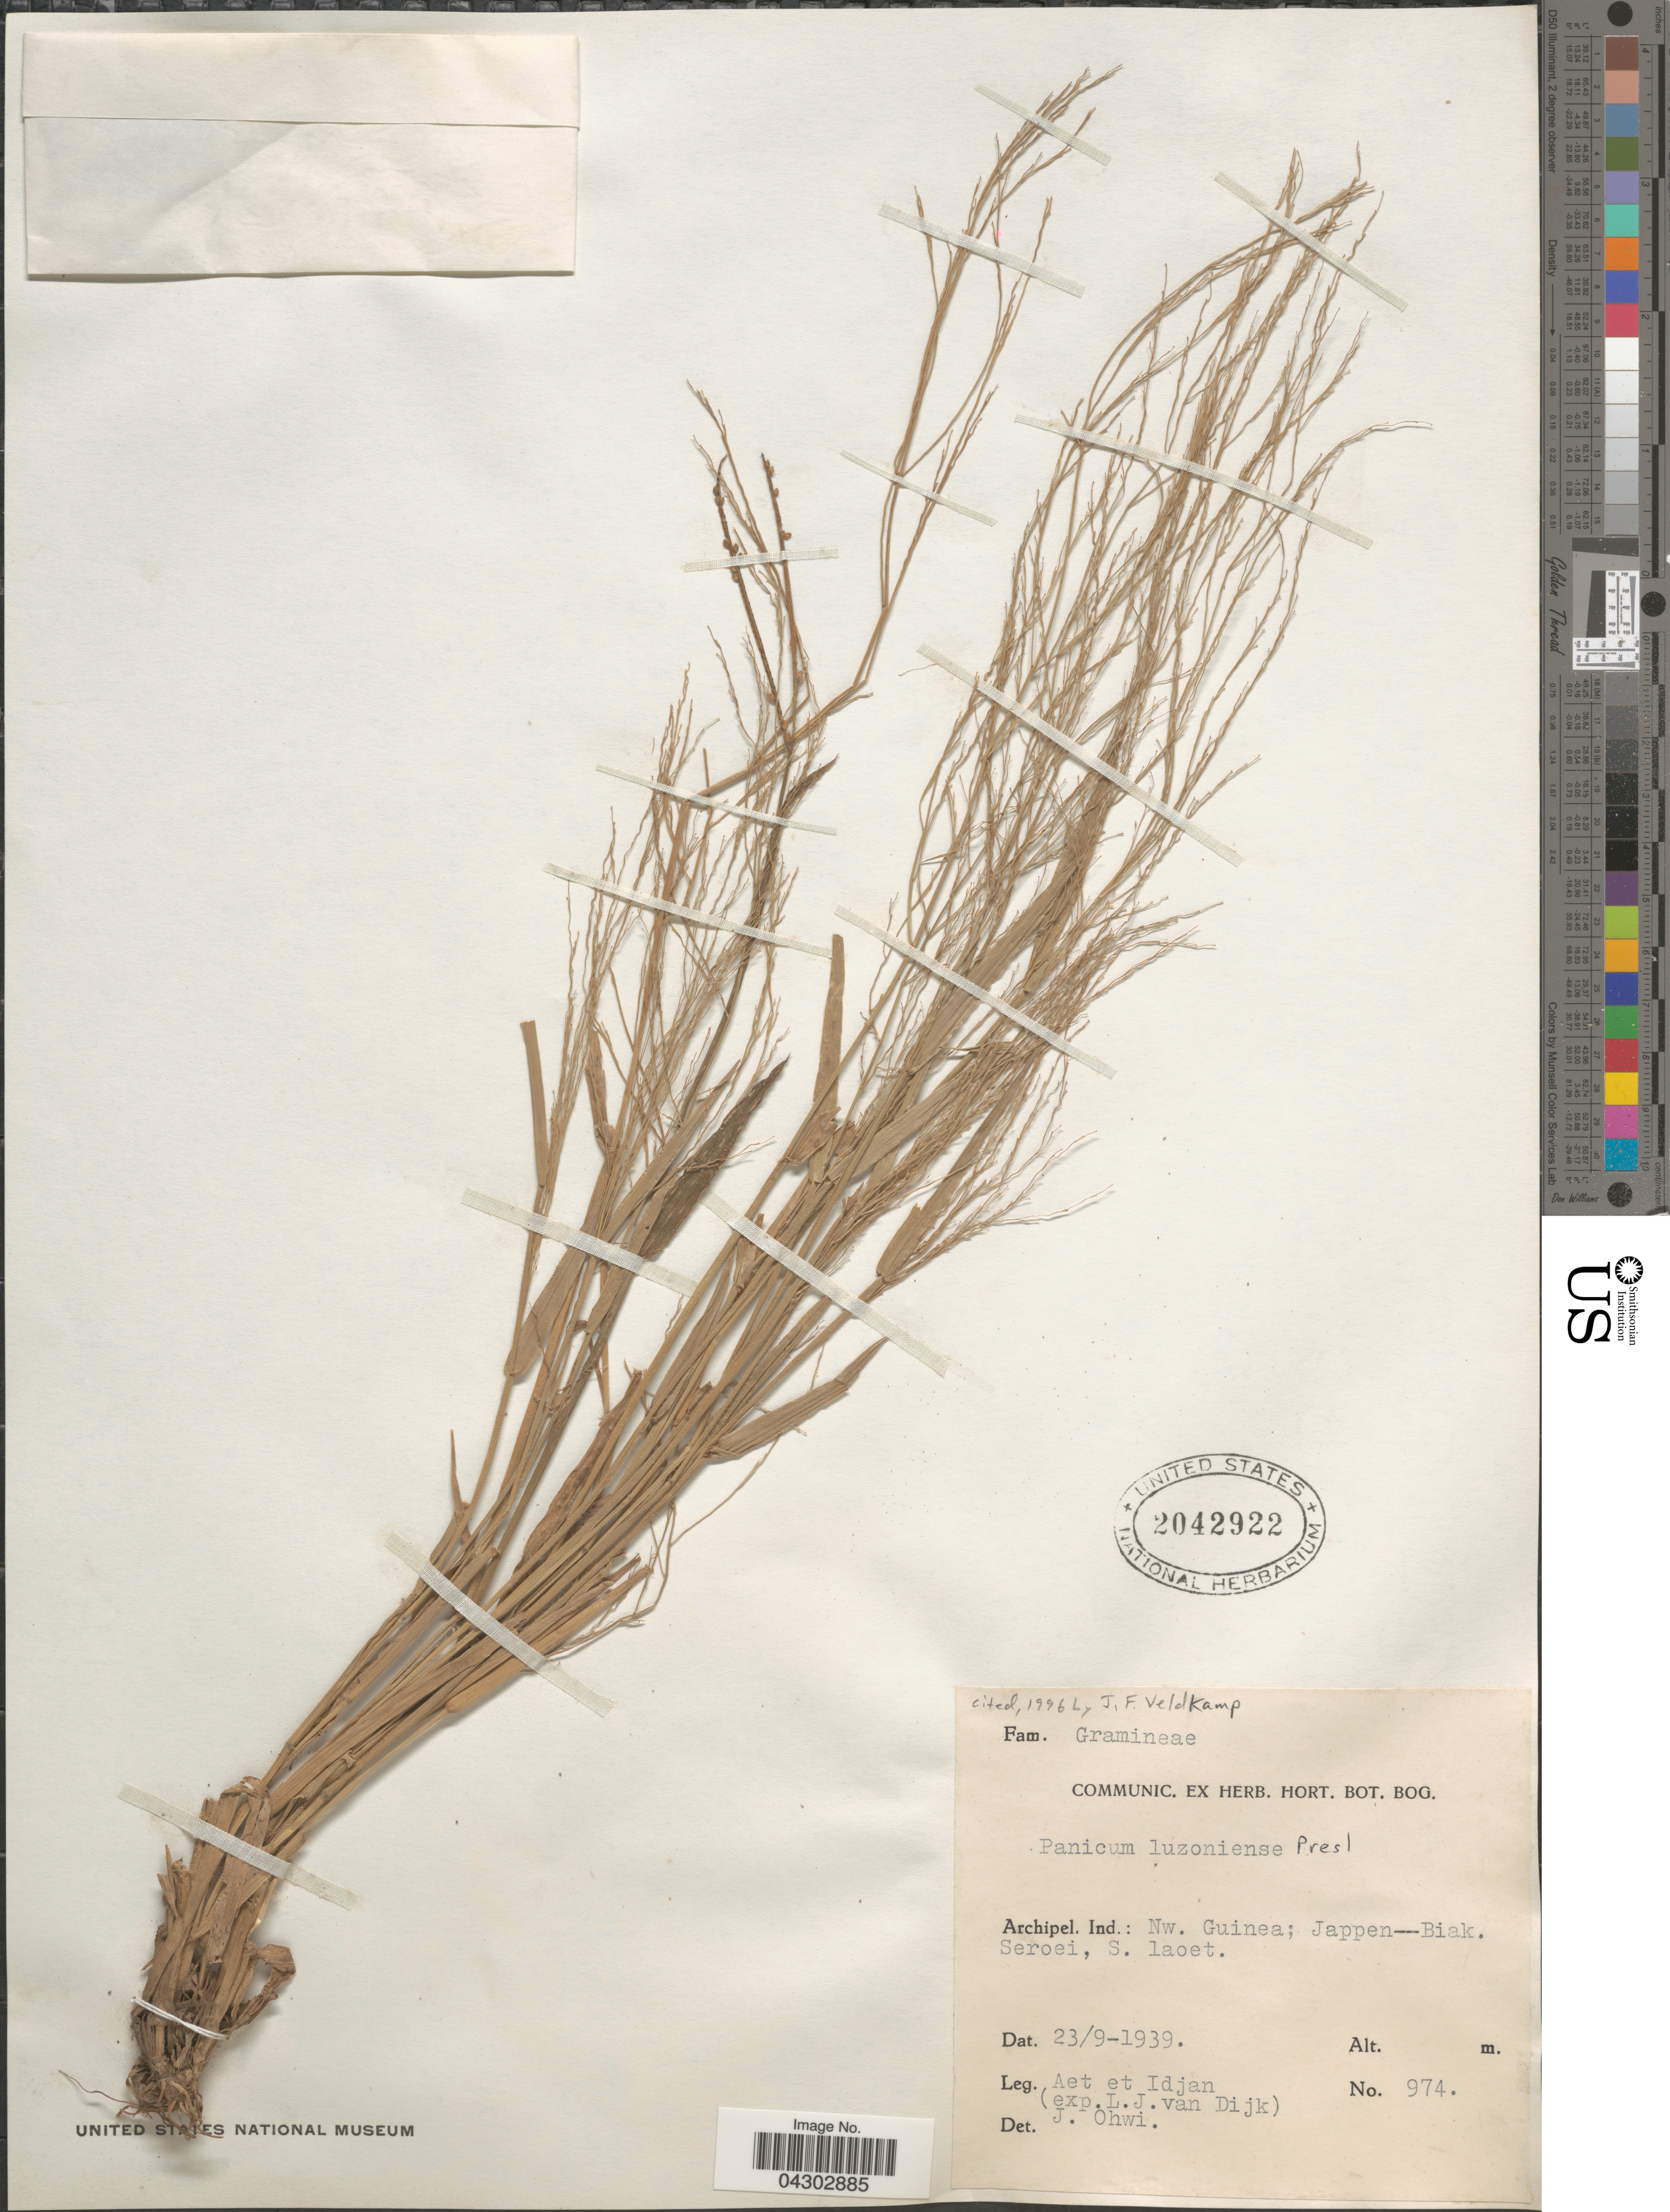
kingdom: Plantae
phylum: Tracheophyta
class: Liliopsida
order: Poales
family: Poaceae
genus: Panicum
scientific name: Panicum luzonense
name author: J. Presl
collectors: -- Aet & -. Idjan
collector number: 974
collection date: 1939-09-23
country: Indonesia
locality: Archipel. Ind.: Nw. Guinea; Jappen -- Biak, Seroei, S. laoet.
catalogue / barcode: US 2042922